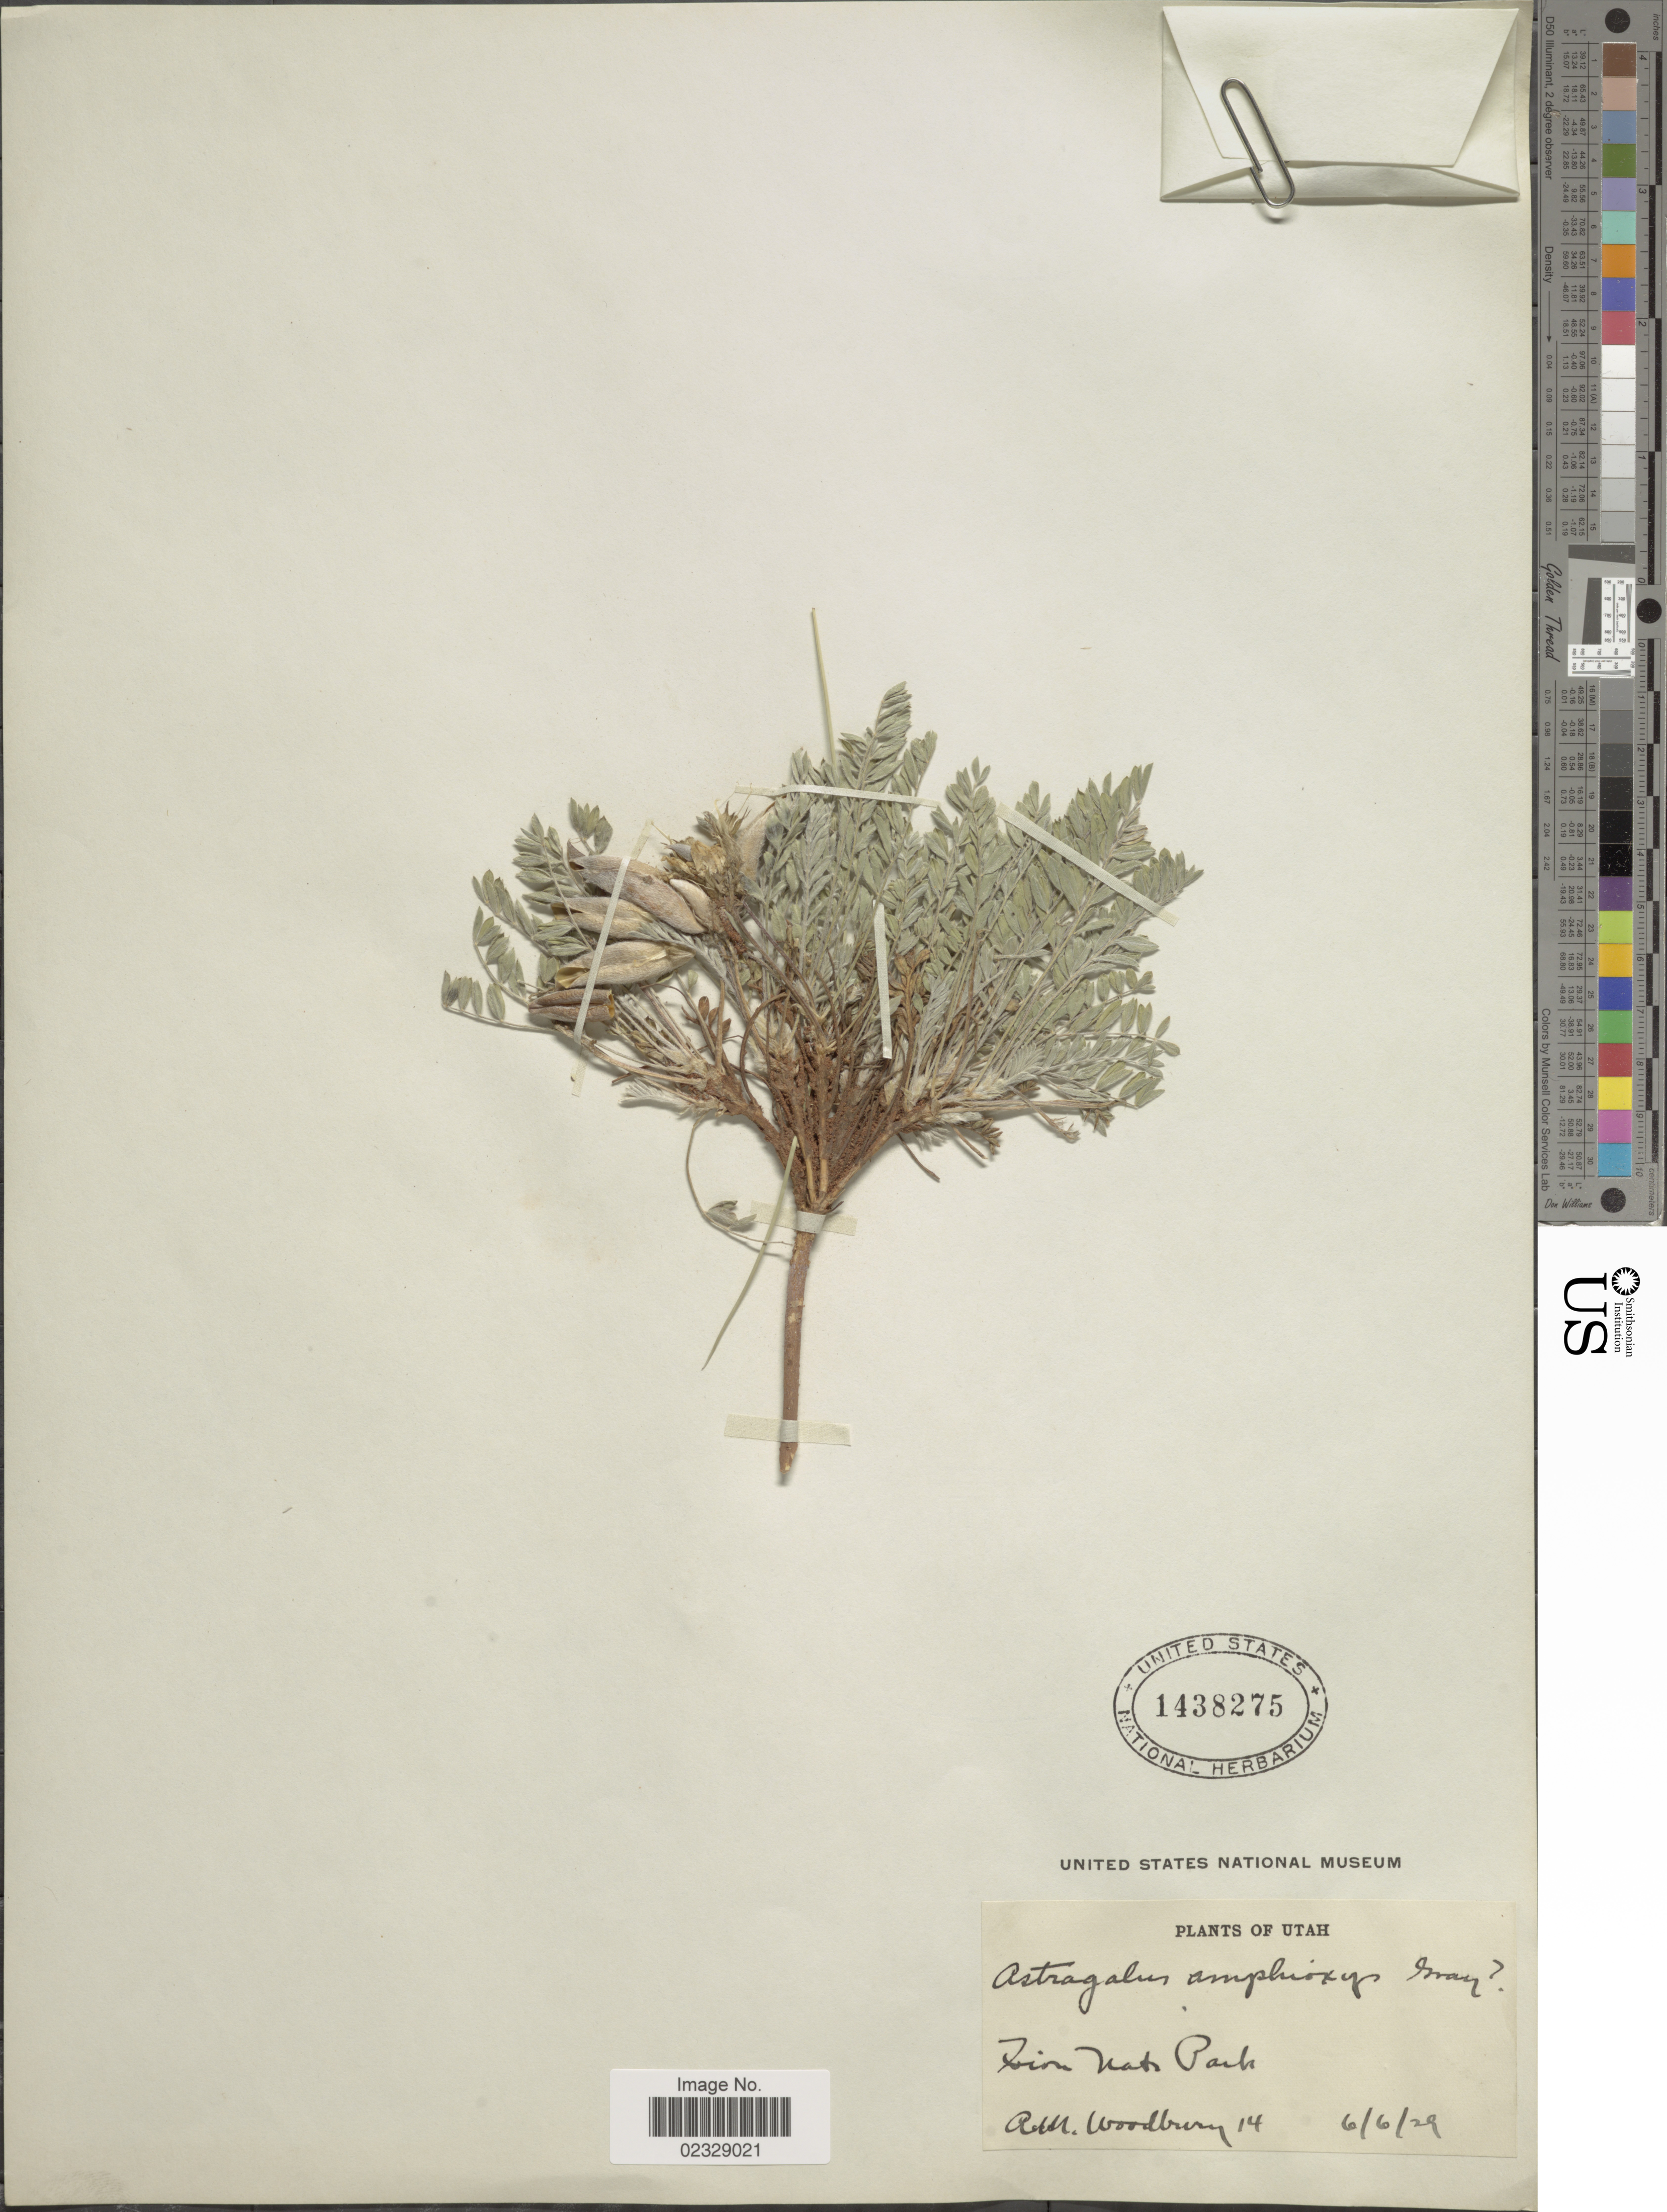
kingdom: Plantae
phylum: Tracheophyta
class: Magnoliopsida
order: Fabales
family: Fabaceae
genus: Astragalus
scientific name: Astragalus amphioxys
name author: A. Gray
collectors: A. M. Woodbury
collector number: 14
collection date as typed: Transcribed d/m/y: 6/6/29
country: United States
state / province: Utah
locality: Zion Nati Park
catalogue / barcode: US 1438275